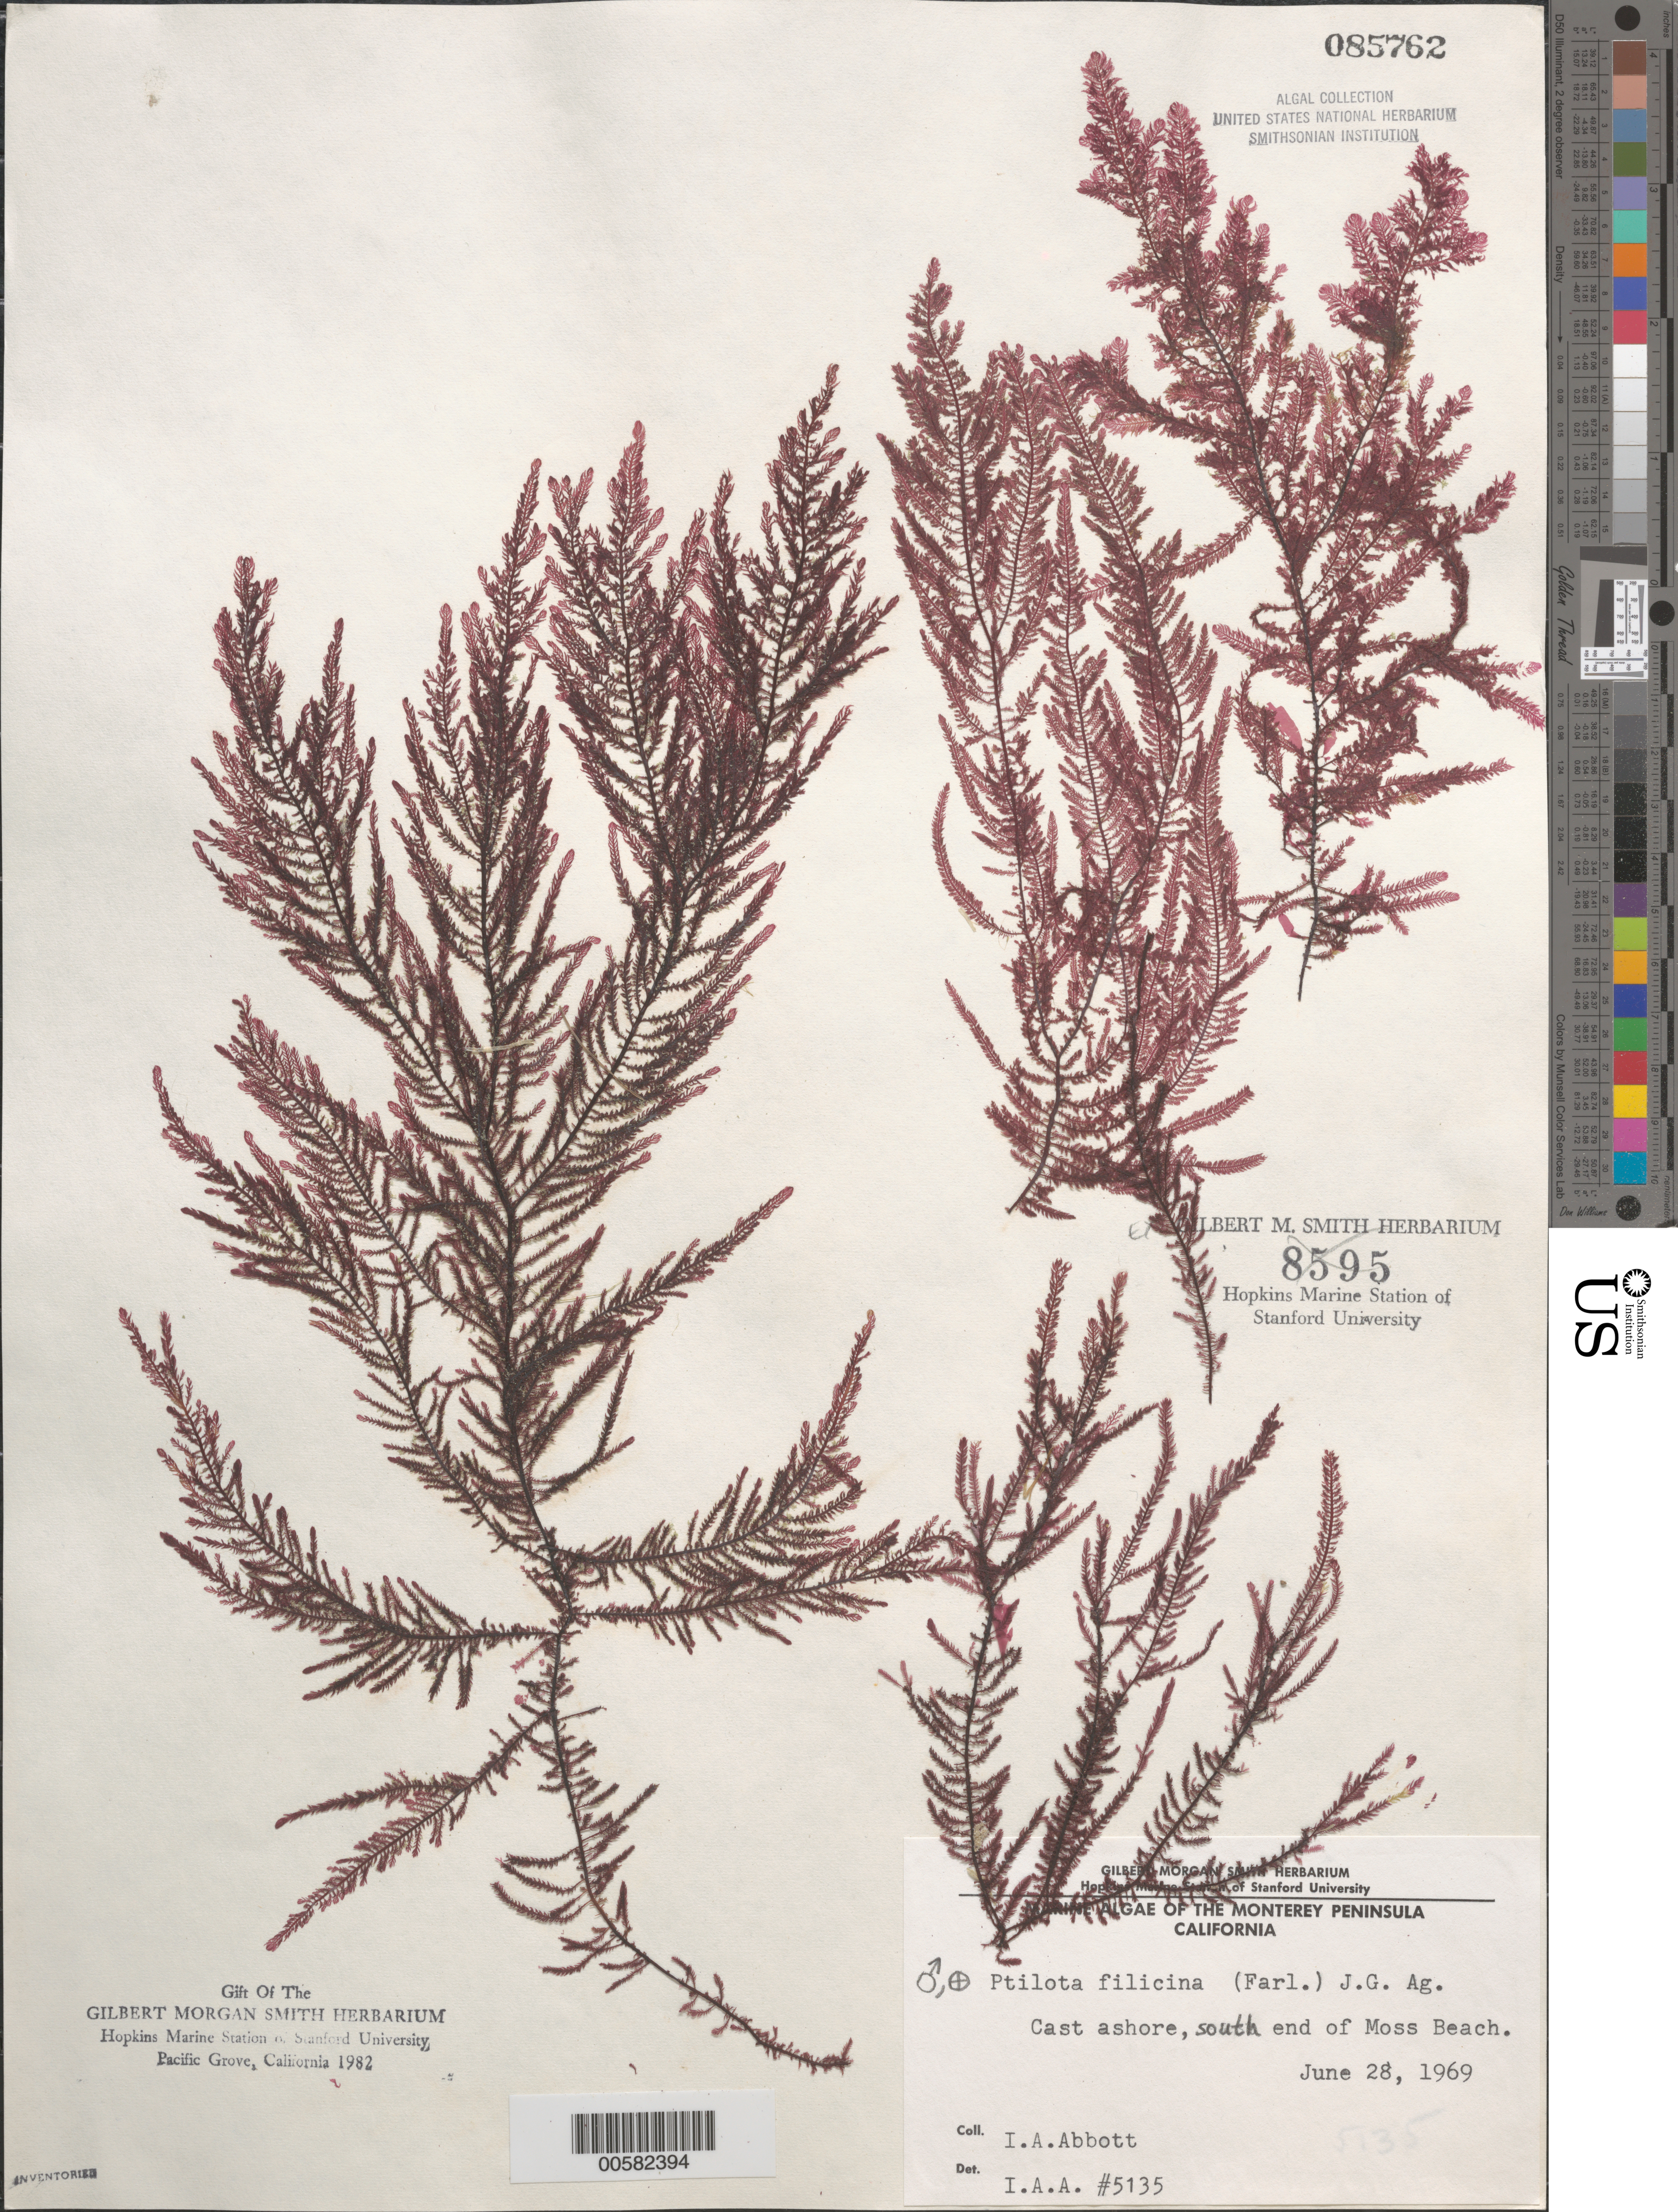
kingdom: Plantae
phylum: Rhodophyta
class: Florideophyceae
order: Ceramiales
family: Wrangeliaceae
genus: Ptilota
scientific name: Ptilota filicina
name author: J. Agardh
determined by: Abbott, Isabella A.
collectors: I. A. Abbott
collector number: IAA 5135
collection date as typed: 28 Jun 1969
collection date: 1969-06-28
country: United States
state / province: California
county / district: Monterey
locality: Moss Beach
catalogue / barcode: US 85762